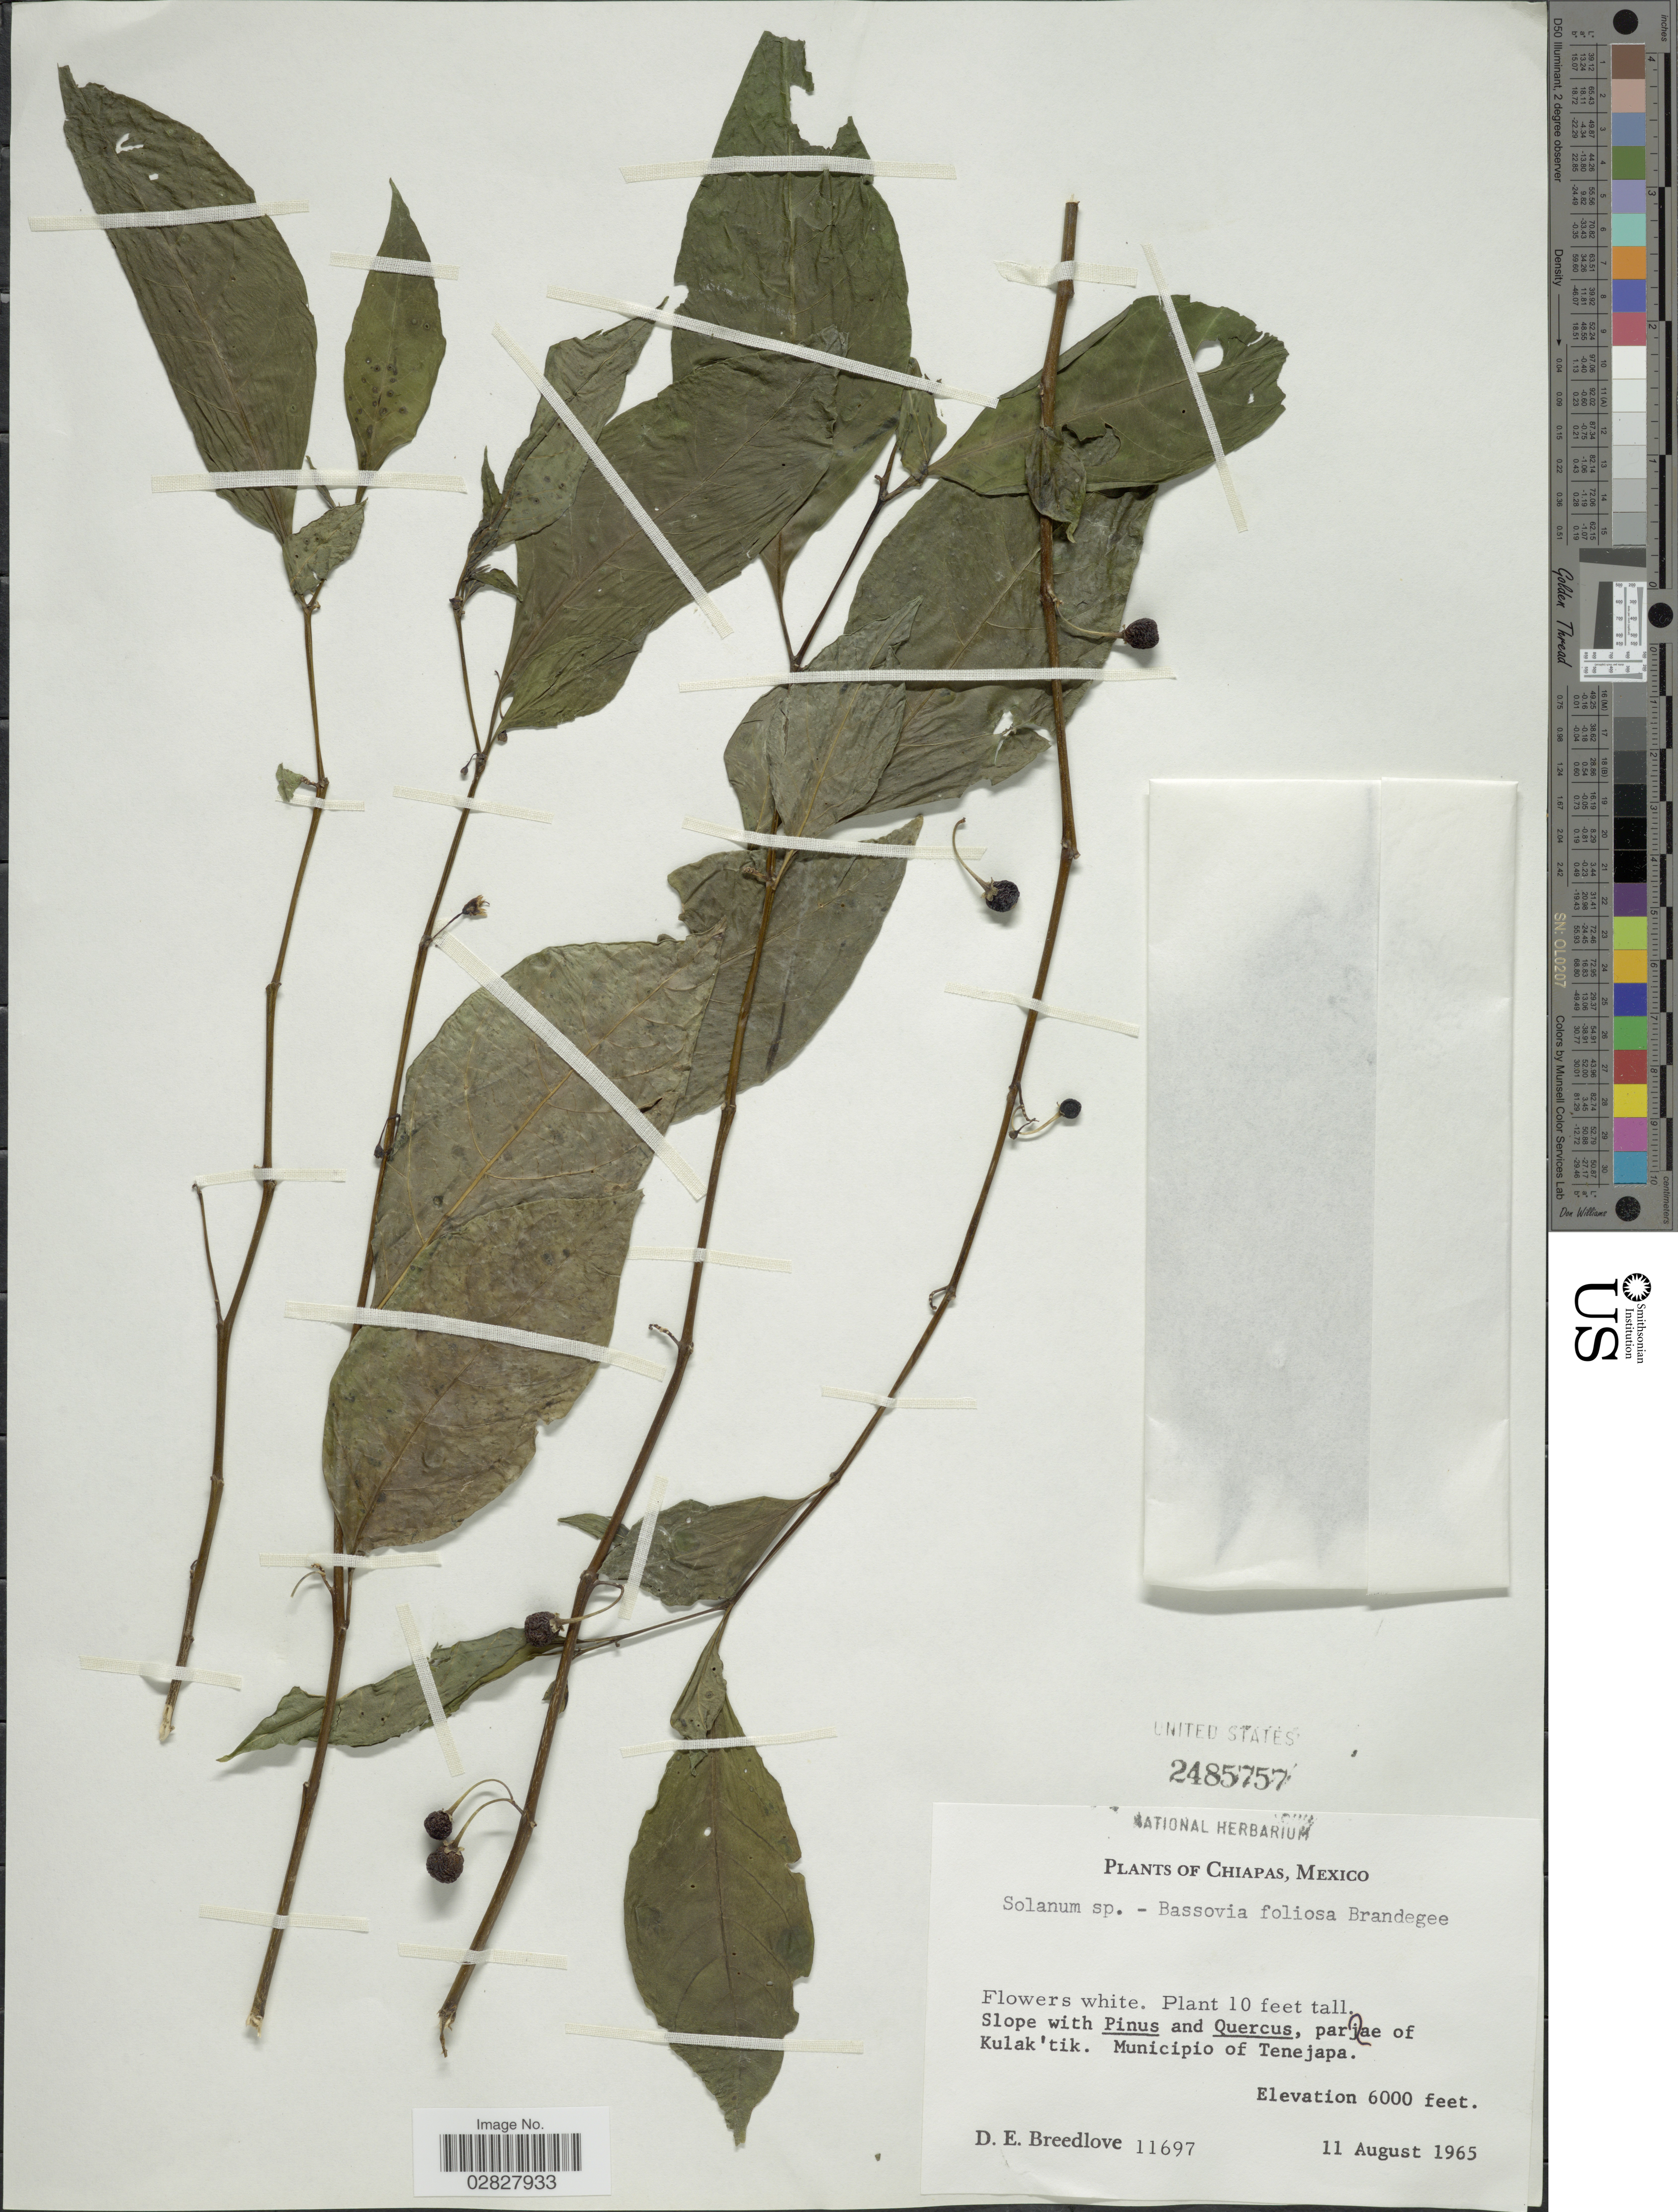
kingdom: Plantae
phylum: Tracheophyta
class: Magnoliopsida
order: Solanales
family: Solanaceae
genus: Bassovia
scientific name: Bassovia foliosa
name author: Brandegee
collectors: D. E. Breedlove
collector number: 11697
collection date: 1965-08-11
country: Mexico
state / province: Chiapas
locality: Paraje of Kulak'tik, Municipio of Tenejapa.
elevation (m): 1829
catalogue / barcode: US 2485757